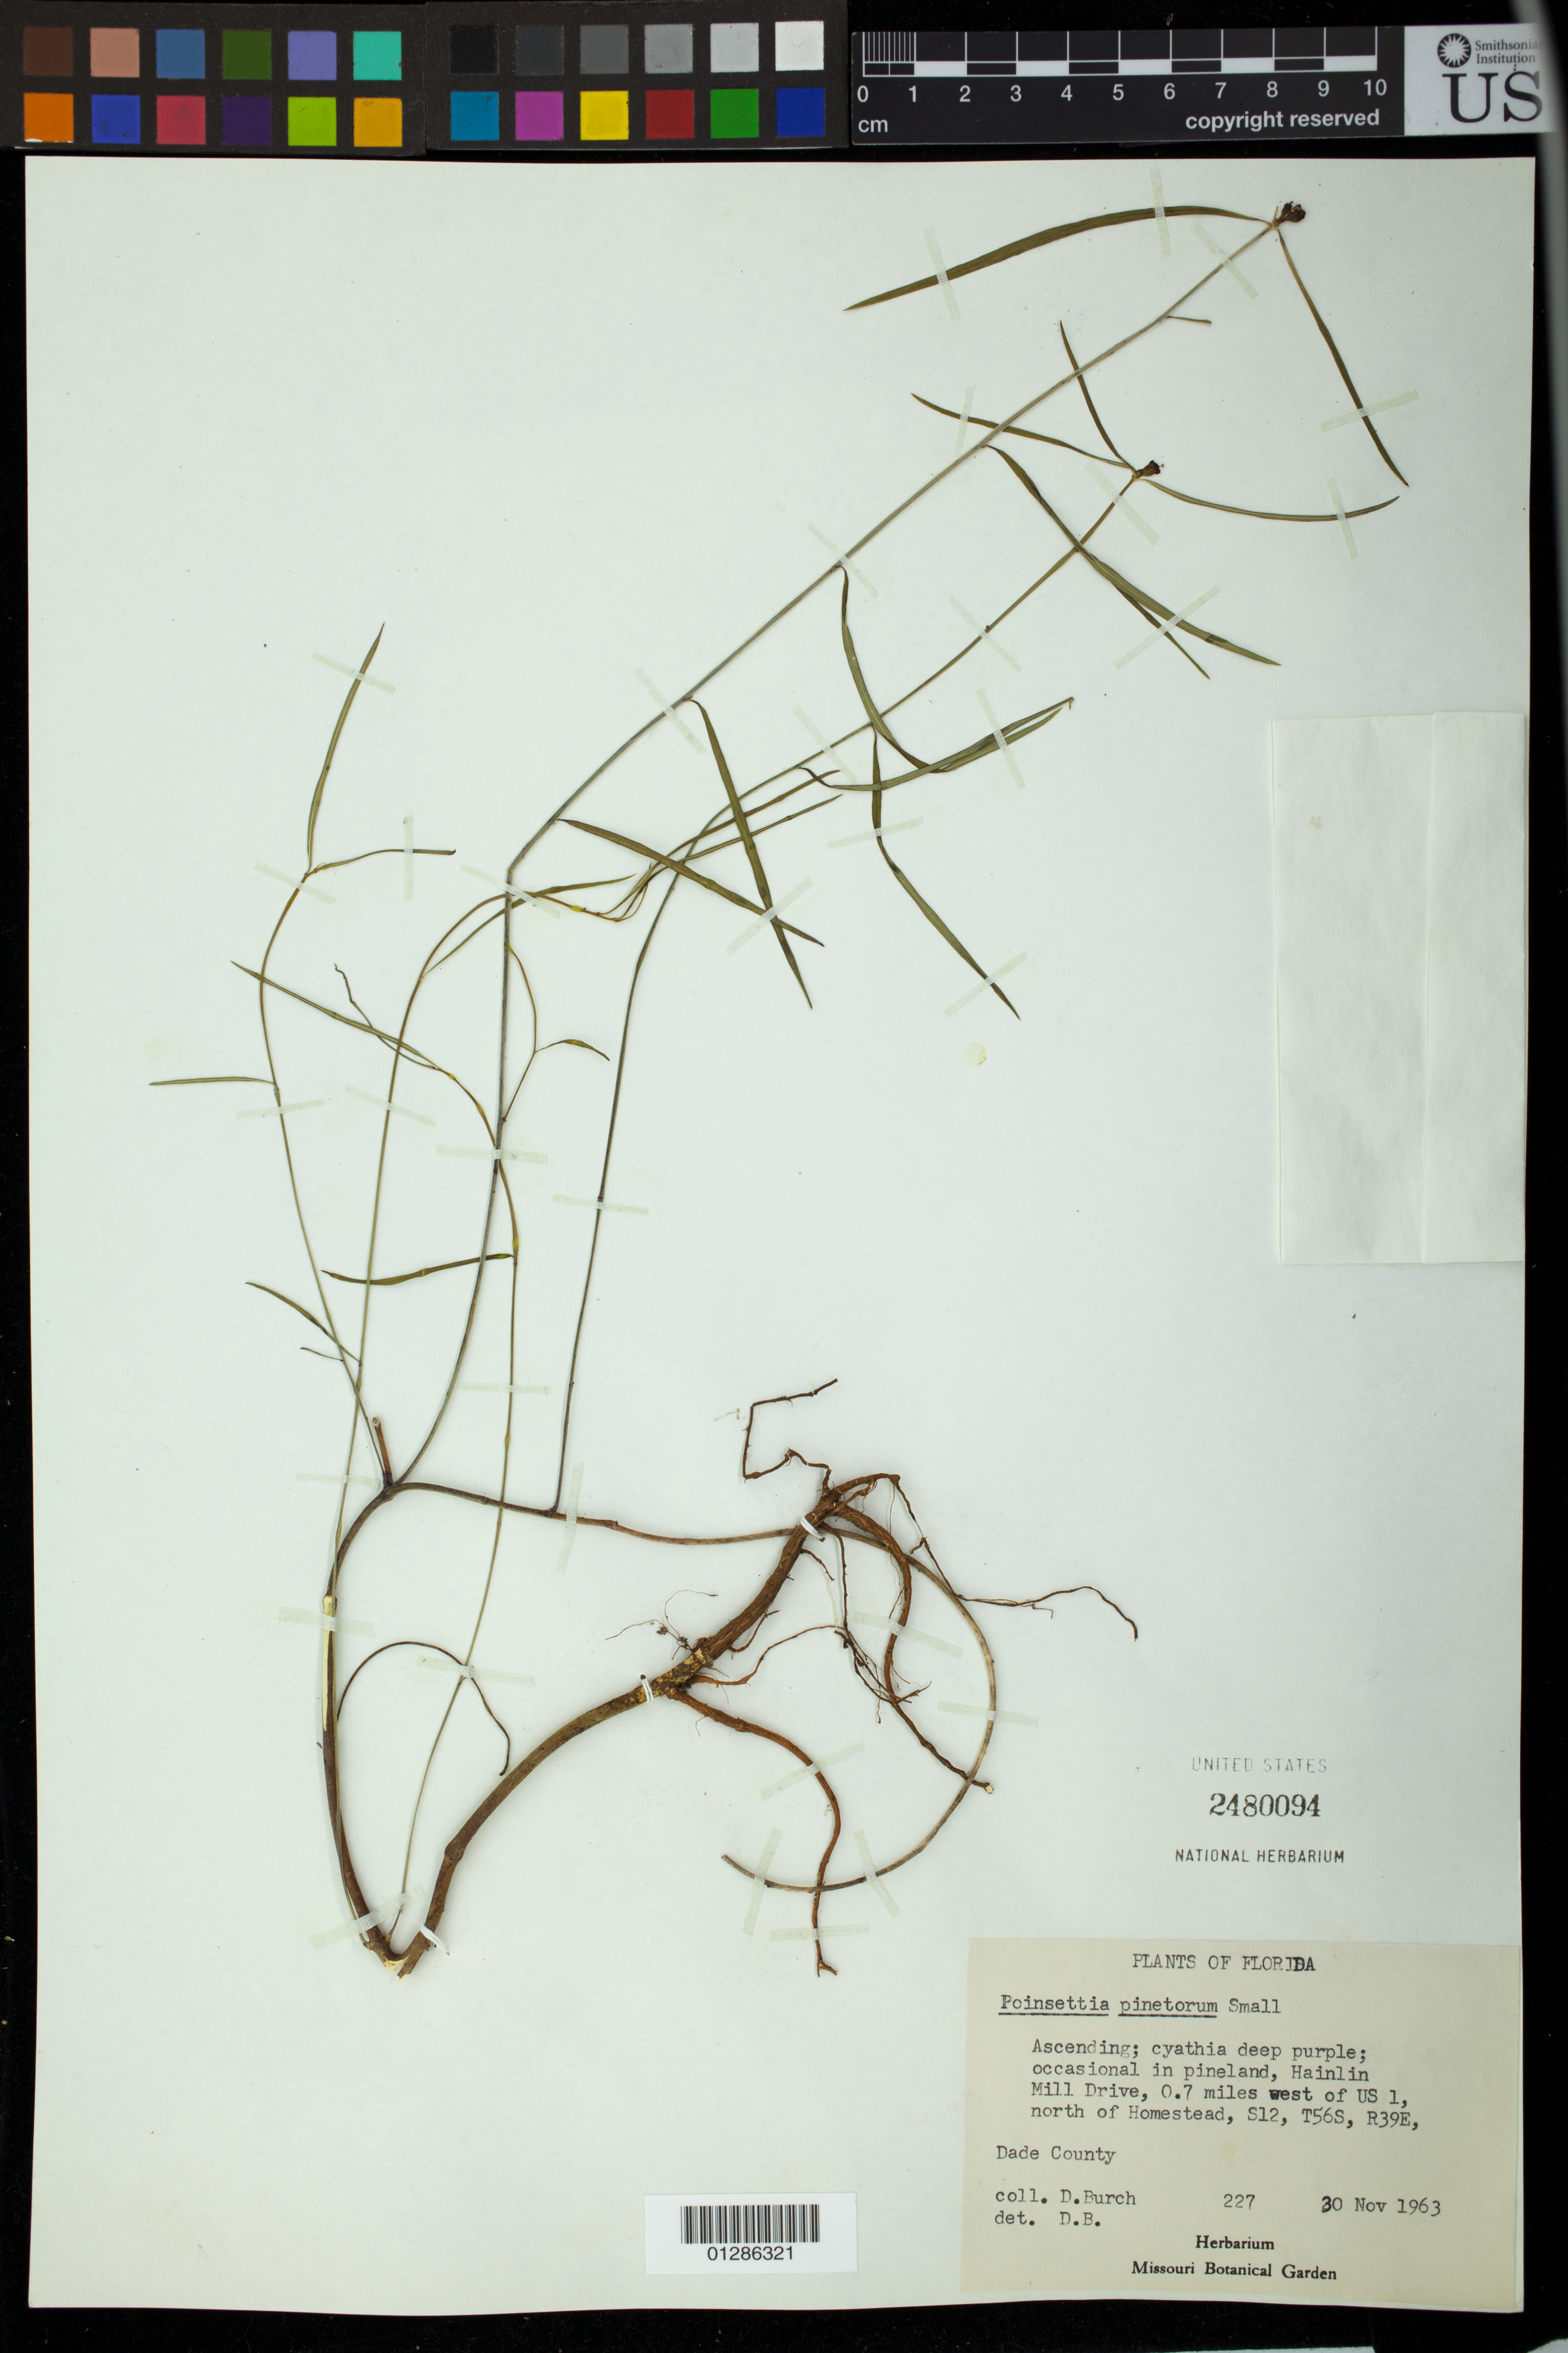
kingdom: Plantae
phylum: Tracheophyta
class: Magnoliopsida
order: Malpighiales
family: Euphorbiaceae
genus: Euphorbia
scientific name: Euphorbia pinetorum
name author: G.L. Webster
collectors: D. Burch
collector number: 227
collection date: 1963-11-30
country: United States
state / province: Florida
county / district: Miami-Dade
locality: Hainlin Mill Drive, 0.7 miles west of US 1, north of Homestead, S12, T56S, R39E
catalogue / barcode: US 2480094